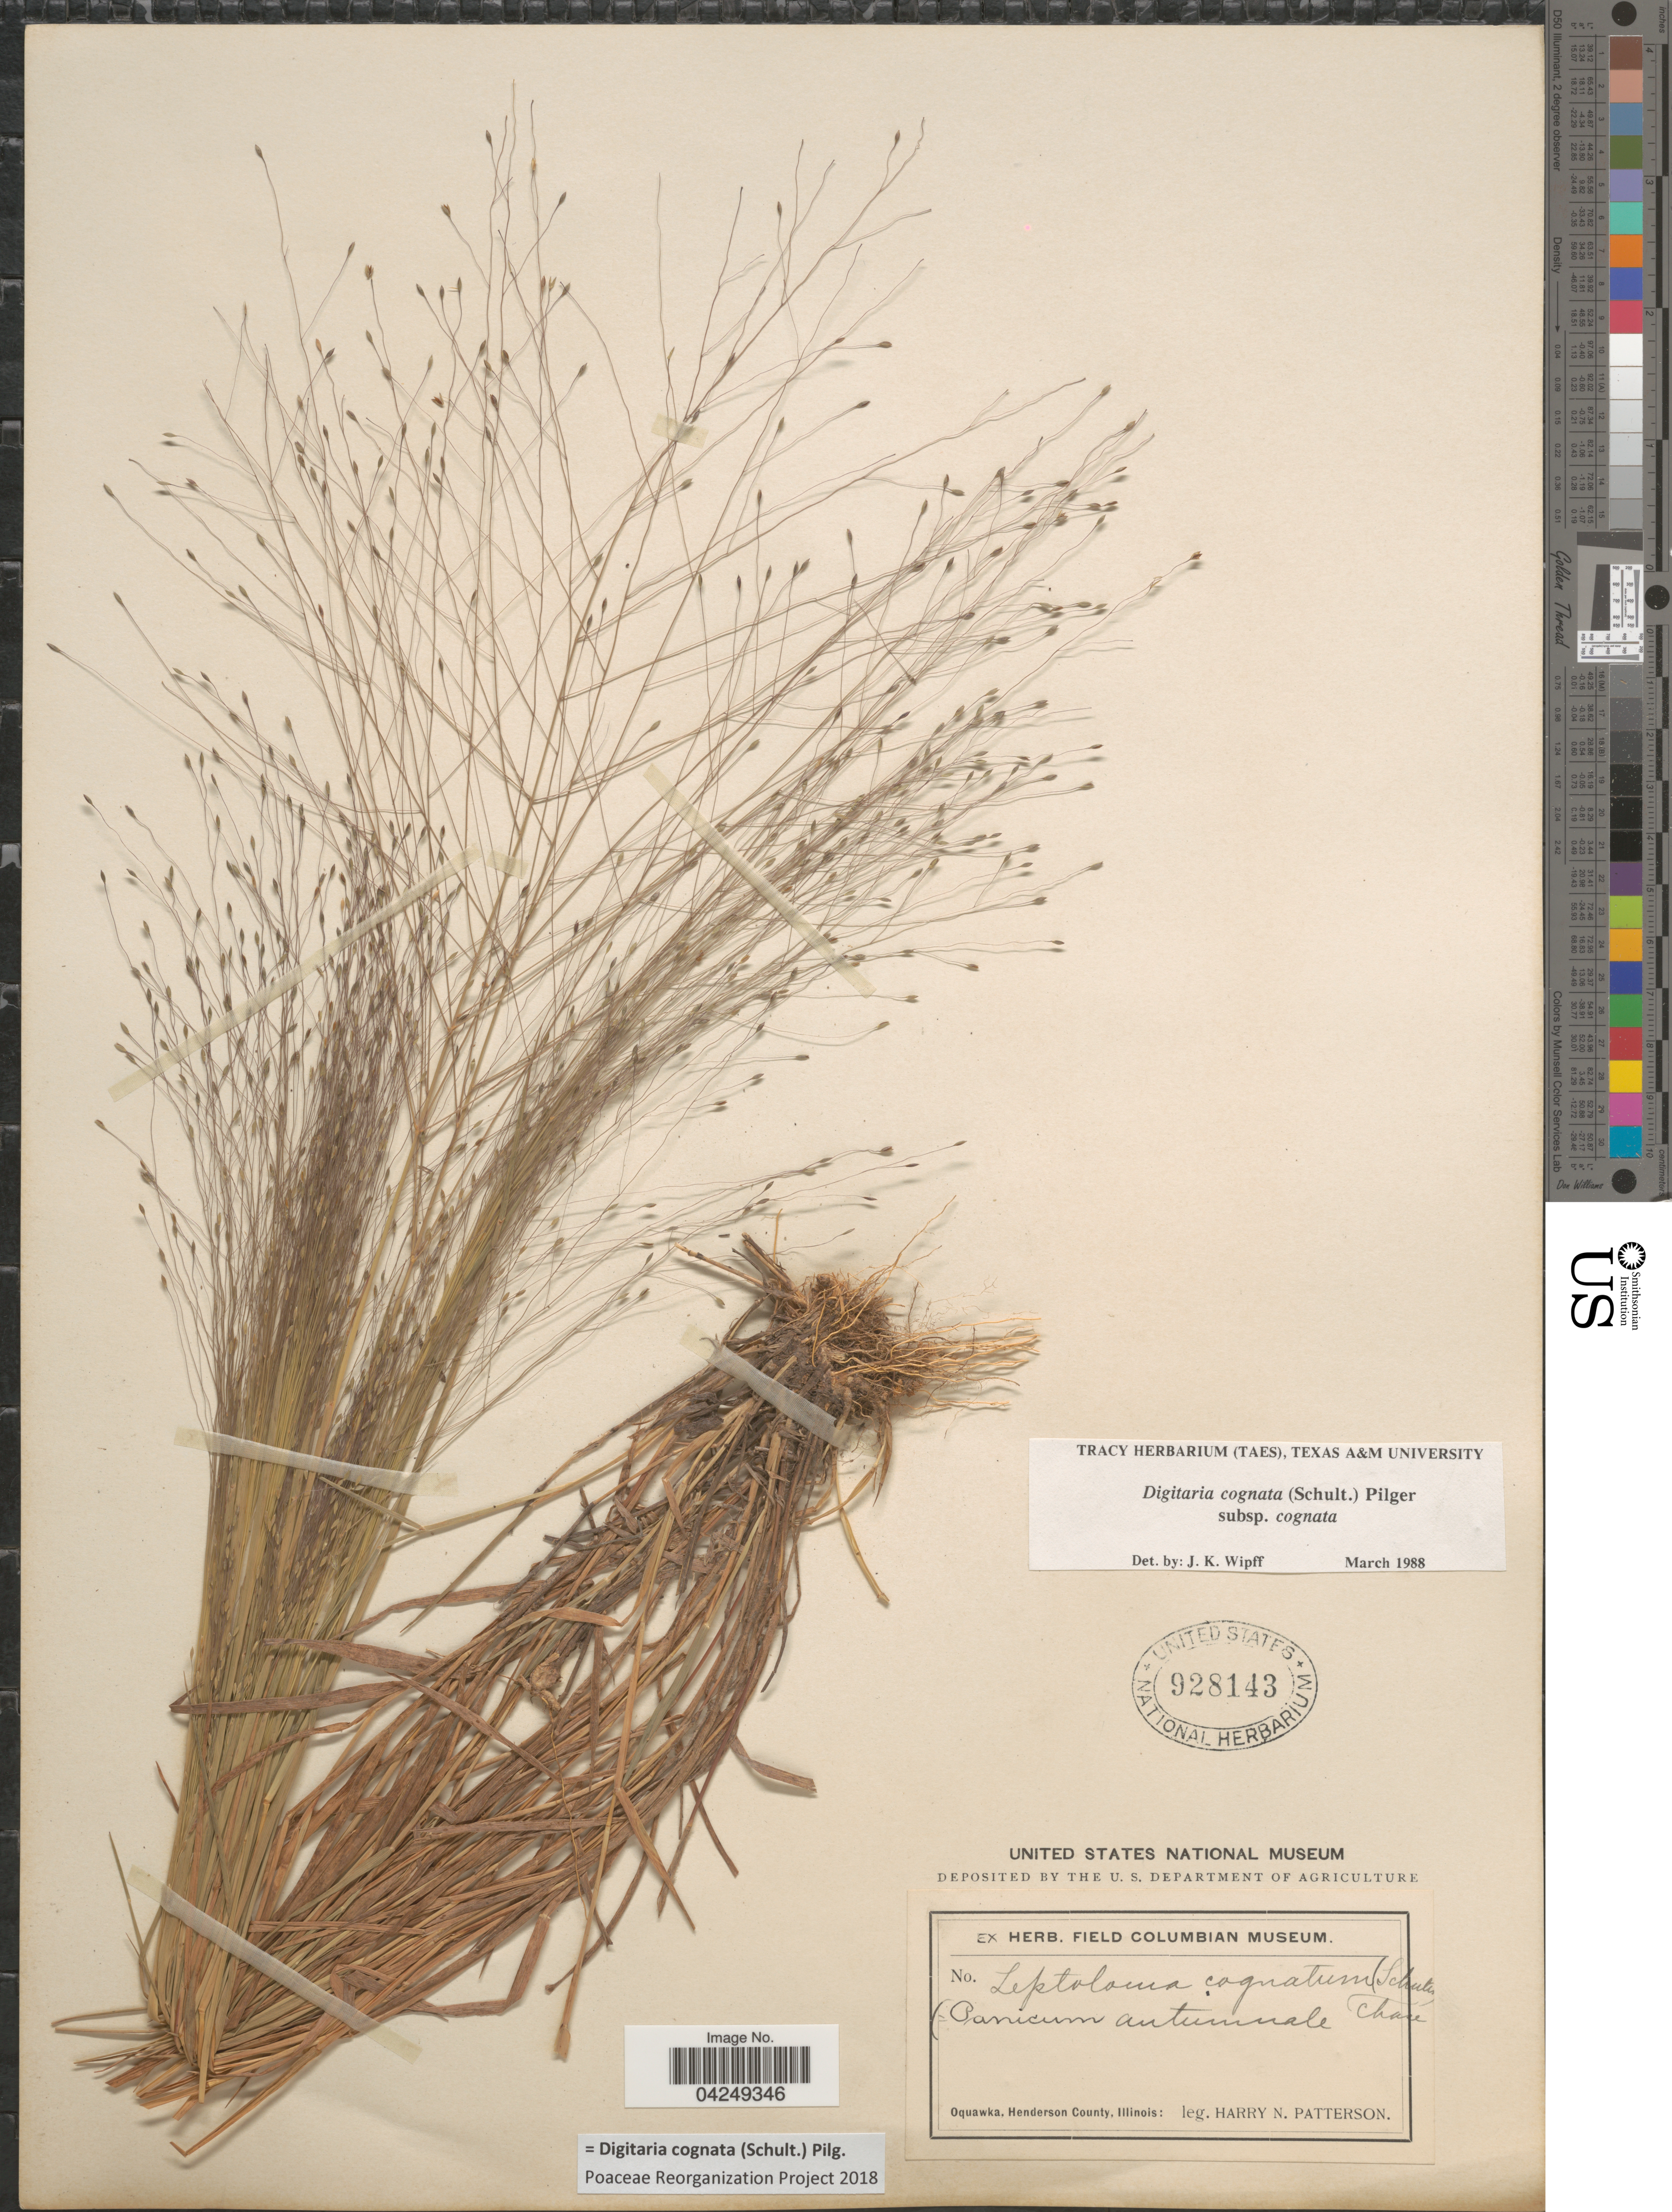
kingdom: Plantae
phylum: Tracheophyta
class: Liliopsida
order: Poales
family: Poaceae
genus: Digitaria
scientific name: Digitaria cognata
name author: (Scult.) Pilg.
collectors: H. N. Patterson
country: United States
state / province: Illinois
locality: Oquawka, Henderson County.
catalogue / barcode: US 928143